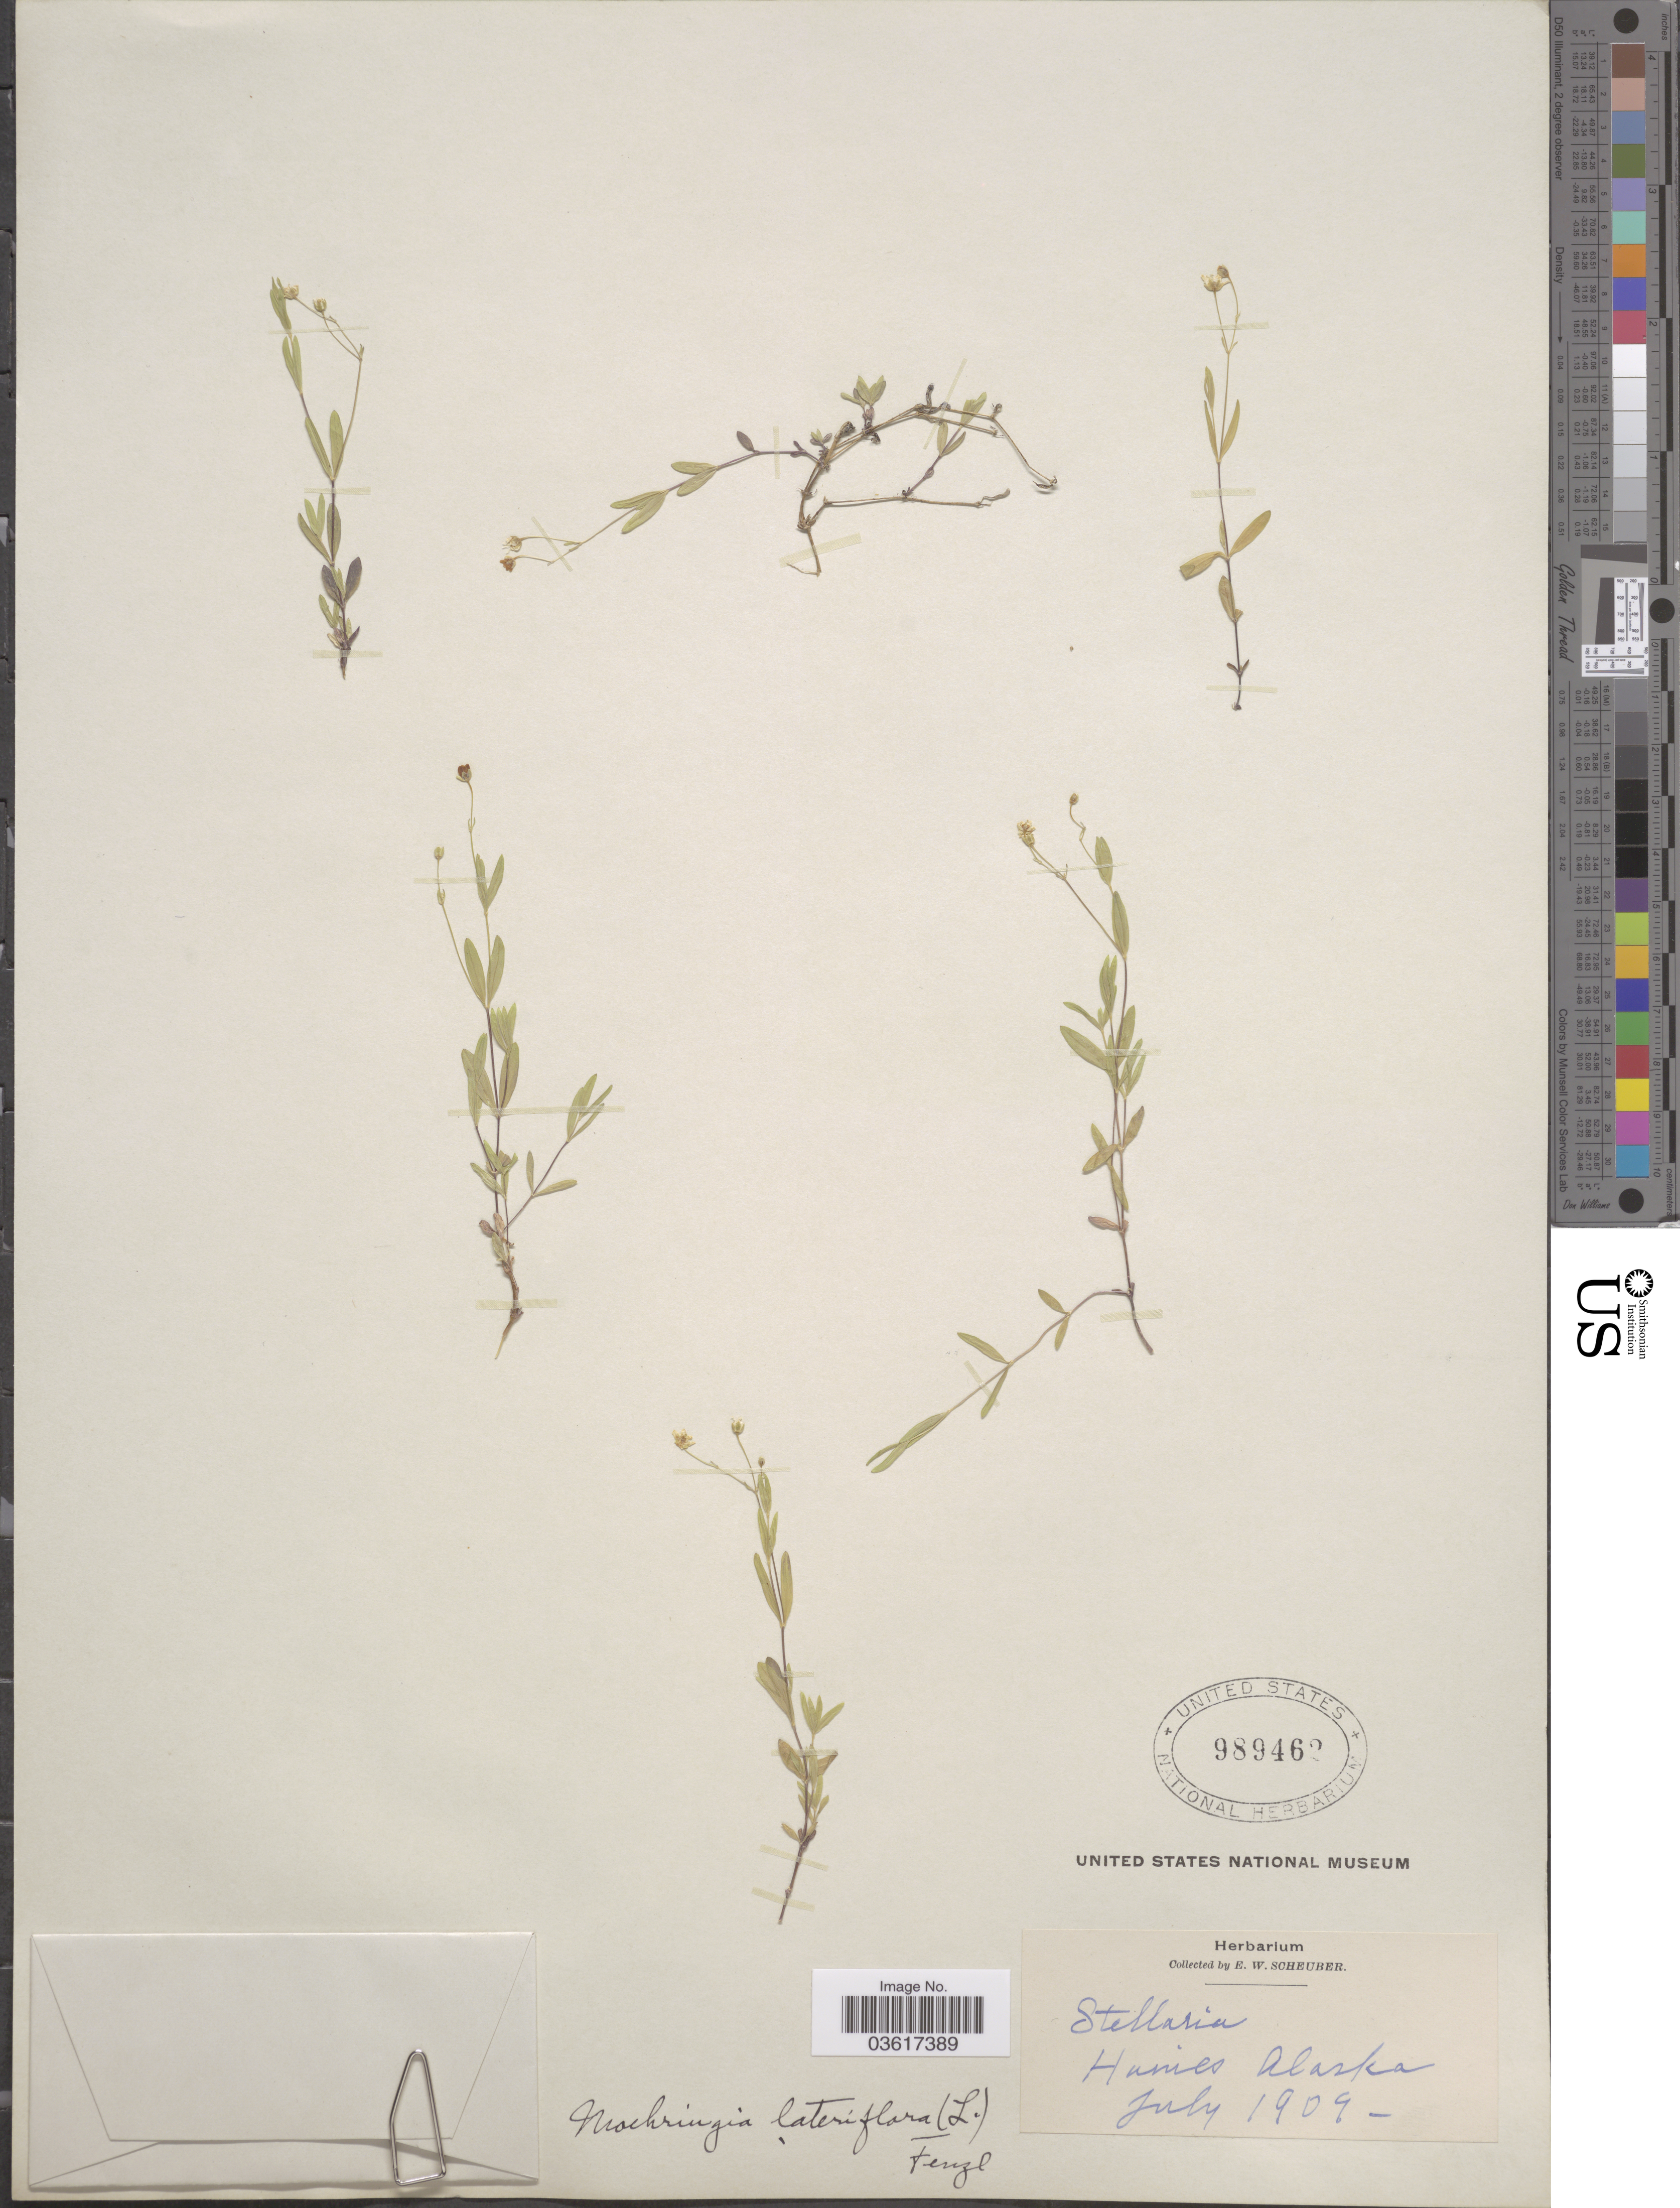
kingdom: Plantae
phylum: Tracheophyta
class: Magnoliopsida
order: Caryophyllales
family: Caryophyllaceae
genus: Moehringia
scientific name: Moehringia lateriflora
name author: (L.) Fenzl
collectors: E. Scheuber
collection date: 1909-07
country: United States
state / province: Alaska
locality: Haines.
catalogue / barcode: US 989462